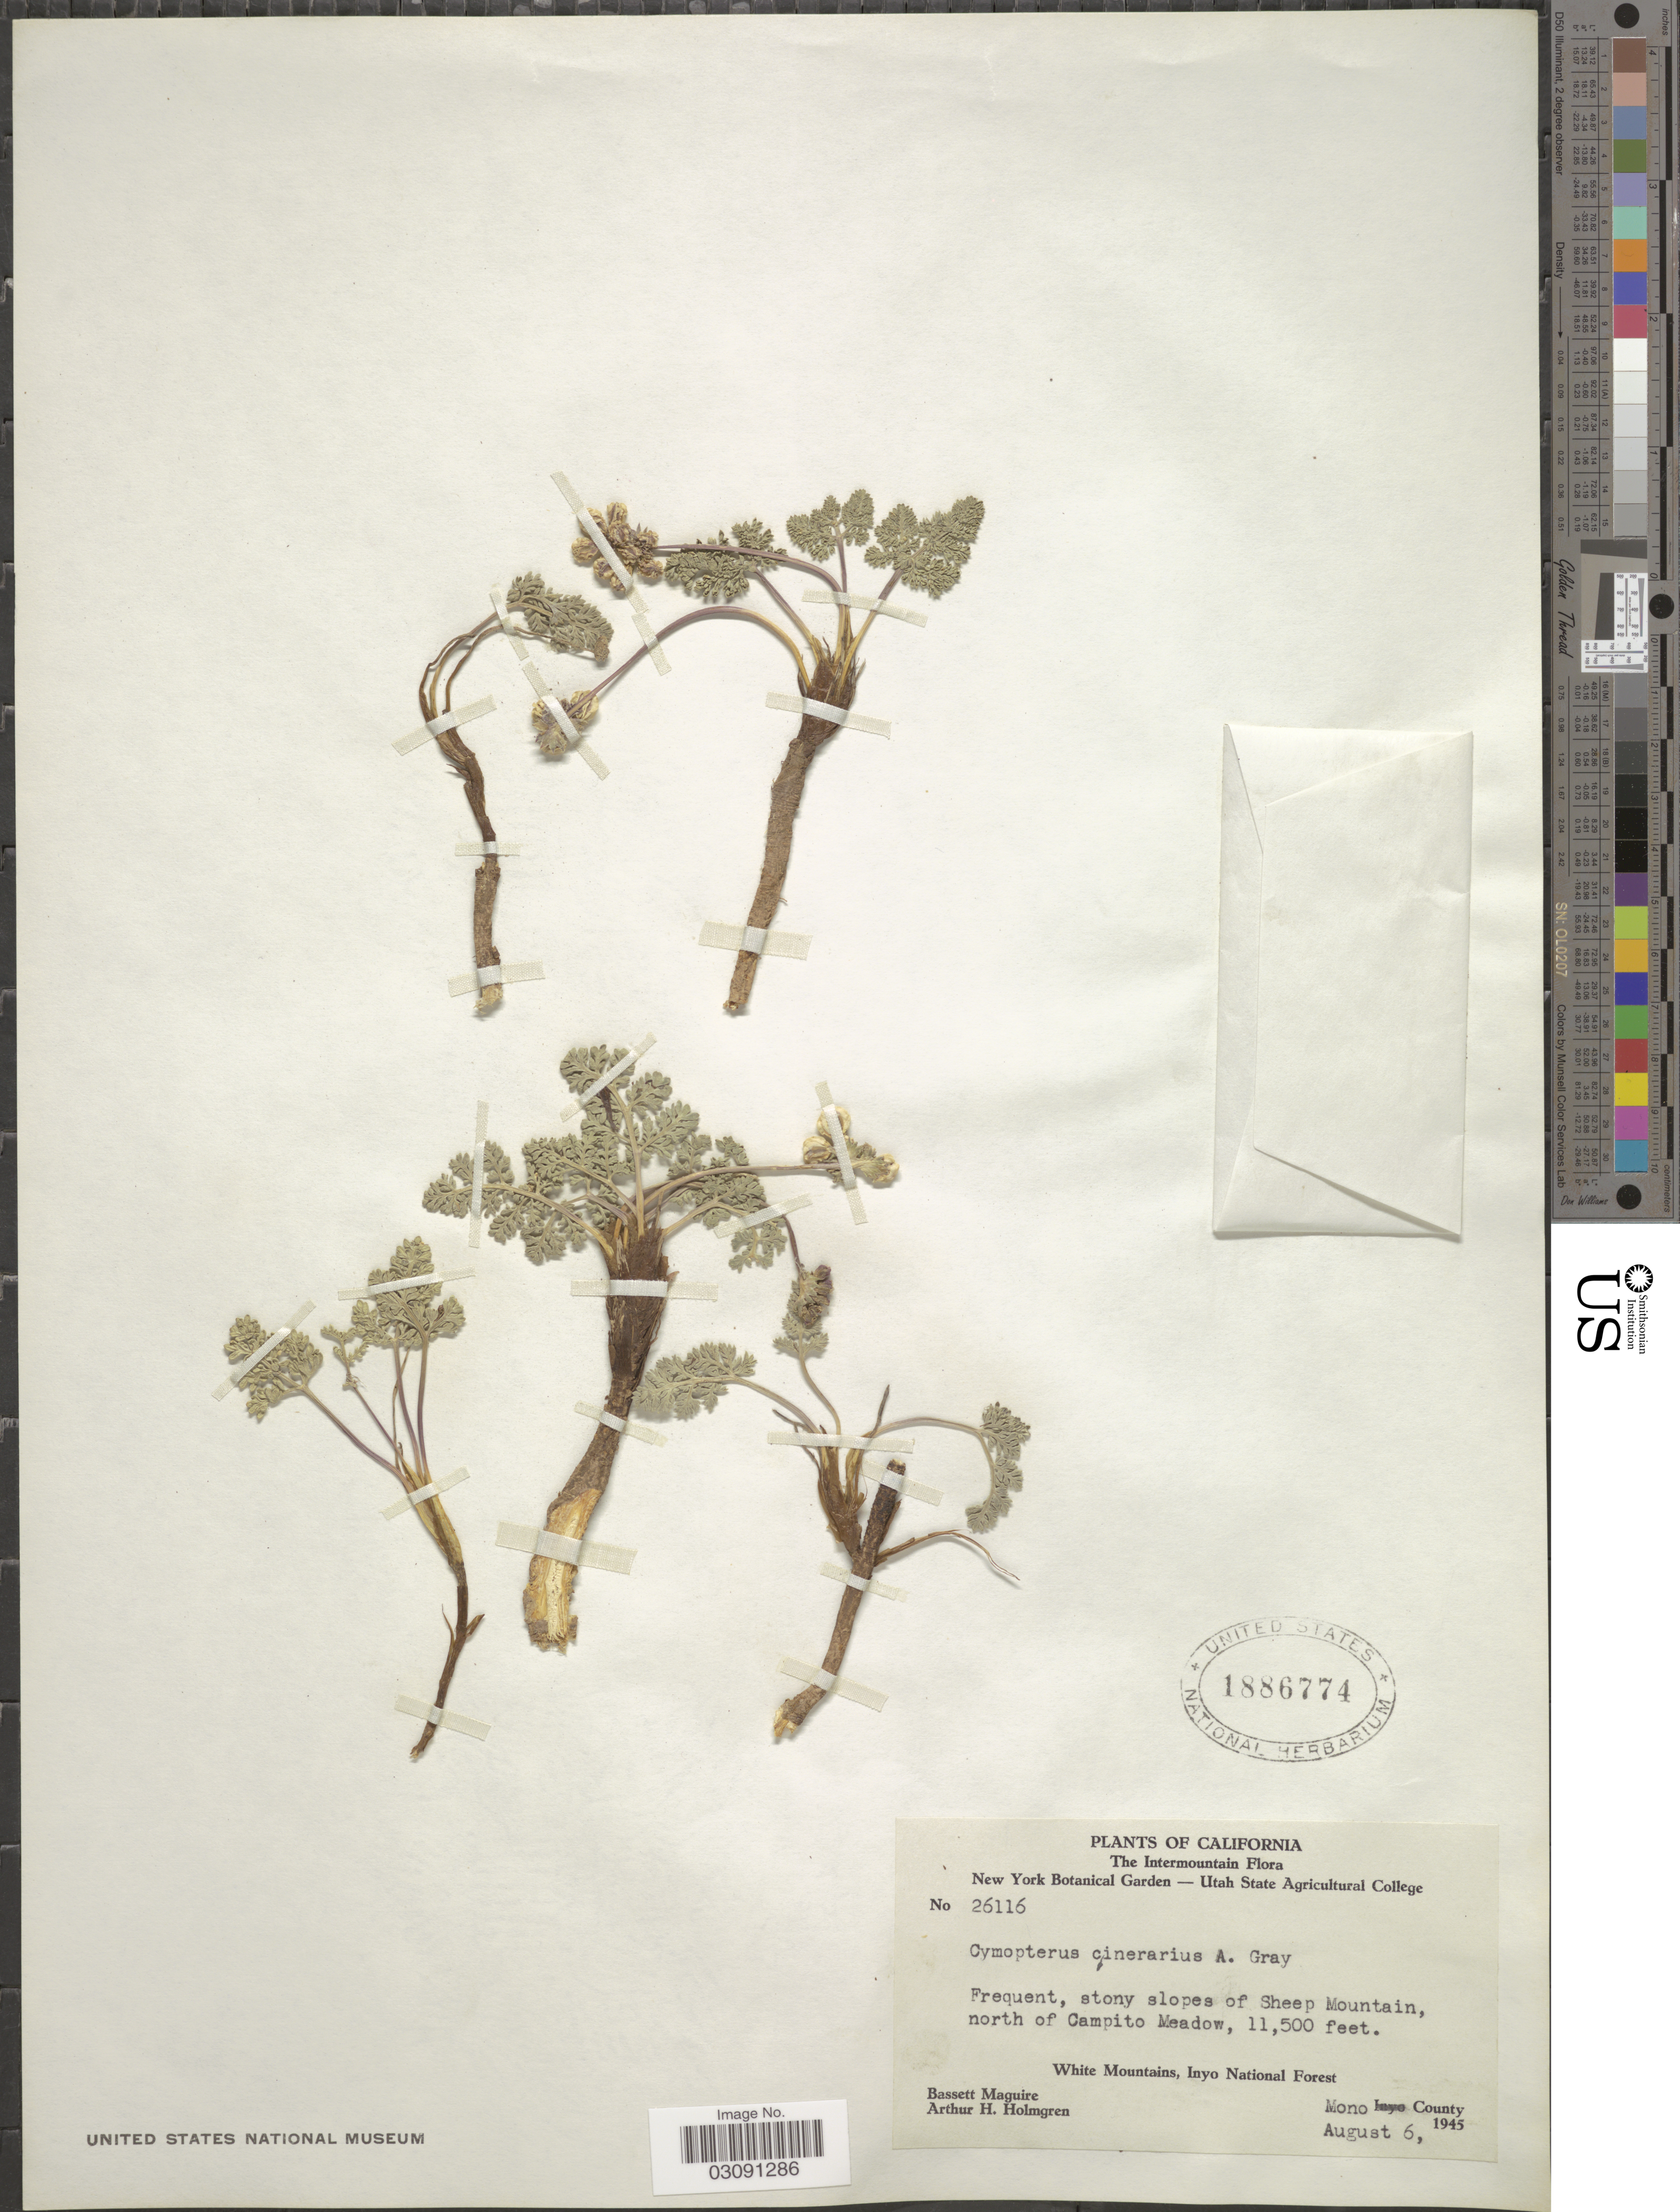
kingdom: Plantae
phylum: Tracheophyta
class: Magnoliopsida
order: Apiales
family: Apiaceae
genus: Cymopterus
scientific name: Cymopterus cinerarius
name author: A. Gray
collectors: B. Maguire & A. H. Holmgren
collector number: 26116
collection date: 1945-08-06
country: United States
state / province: California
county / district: Mono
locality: The Intermountain. Stony slopes of Sheep Mountain, north of Campito Meadow. White Mountains, Inyo National Forest. Mono County.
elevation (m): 3505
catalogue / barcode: US 1886774